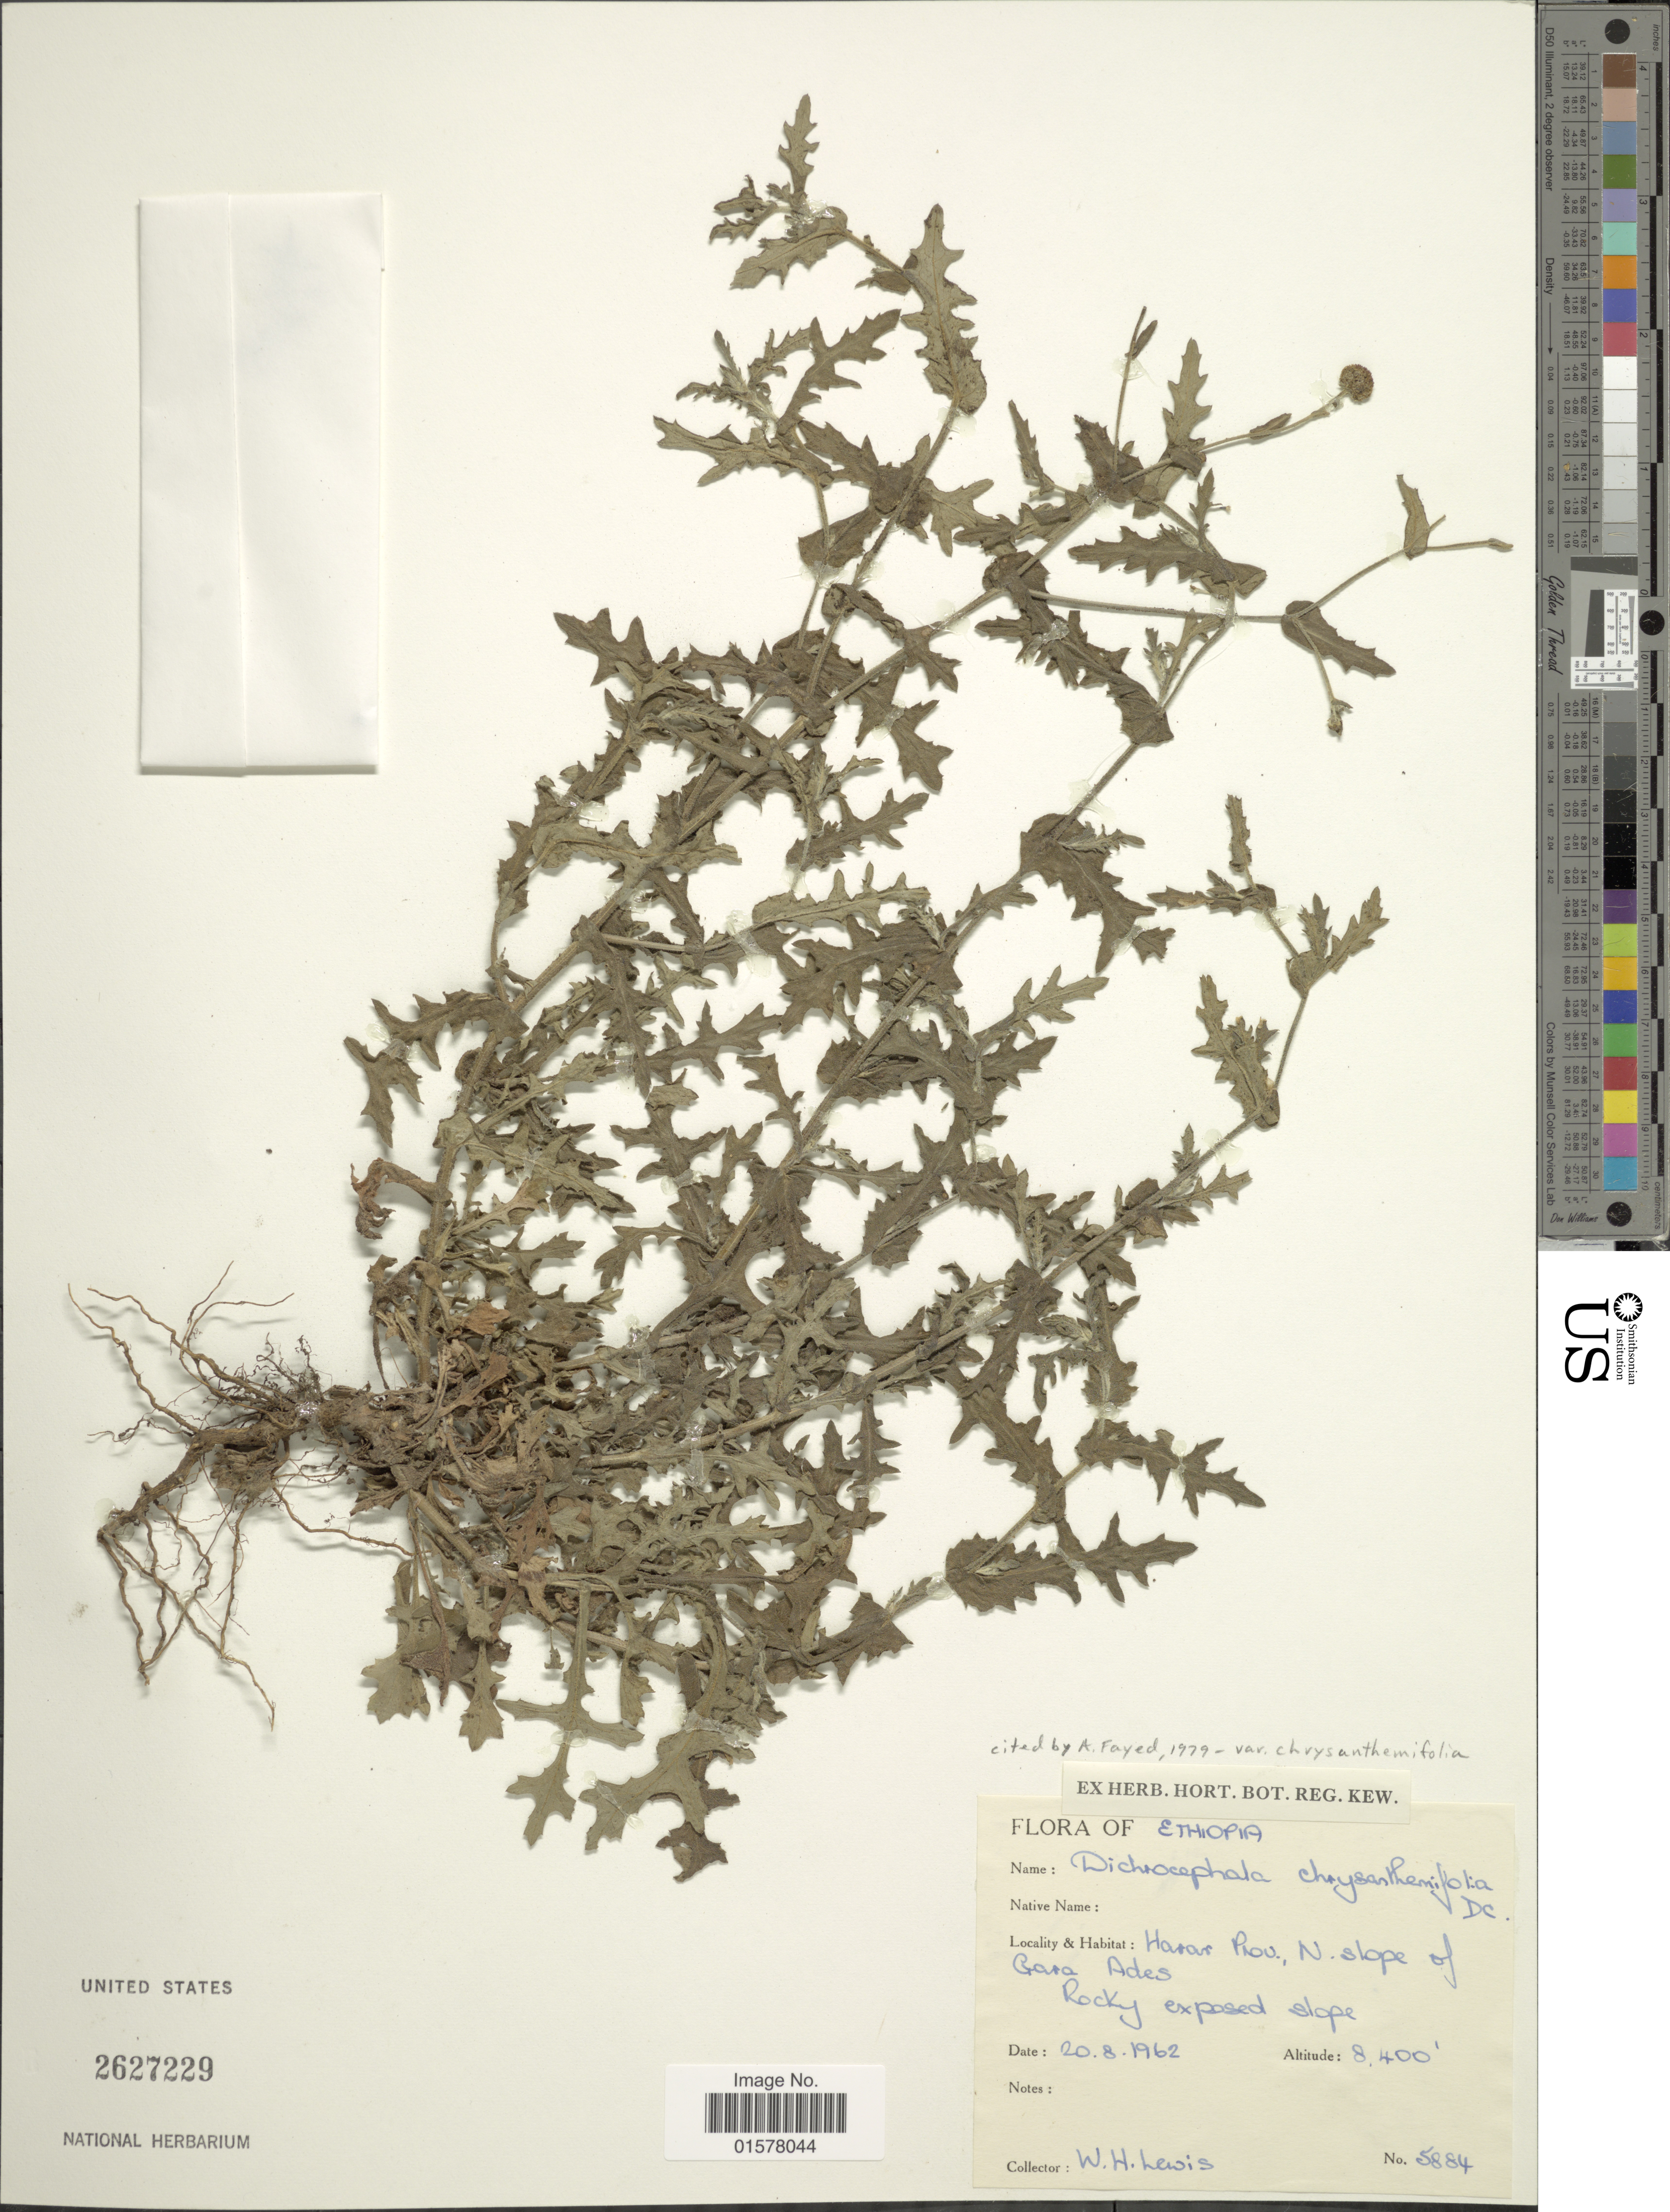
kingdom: Plantae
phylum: Tracheophyta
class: Magnoliopsida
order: Asterales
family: Asteraceae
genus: Dichrocephala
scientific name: Dichrocephala chrysanthemifolia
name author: (Blume) DC.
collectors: W. H. Lewis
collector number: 5884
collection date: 1962-08-20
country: Ethiopia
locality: Harar Prov. N. slope of Gara Ades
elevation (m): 2560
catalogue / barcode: US 2627229